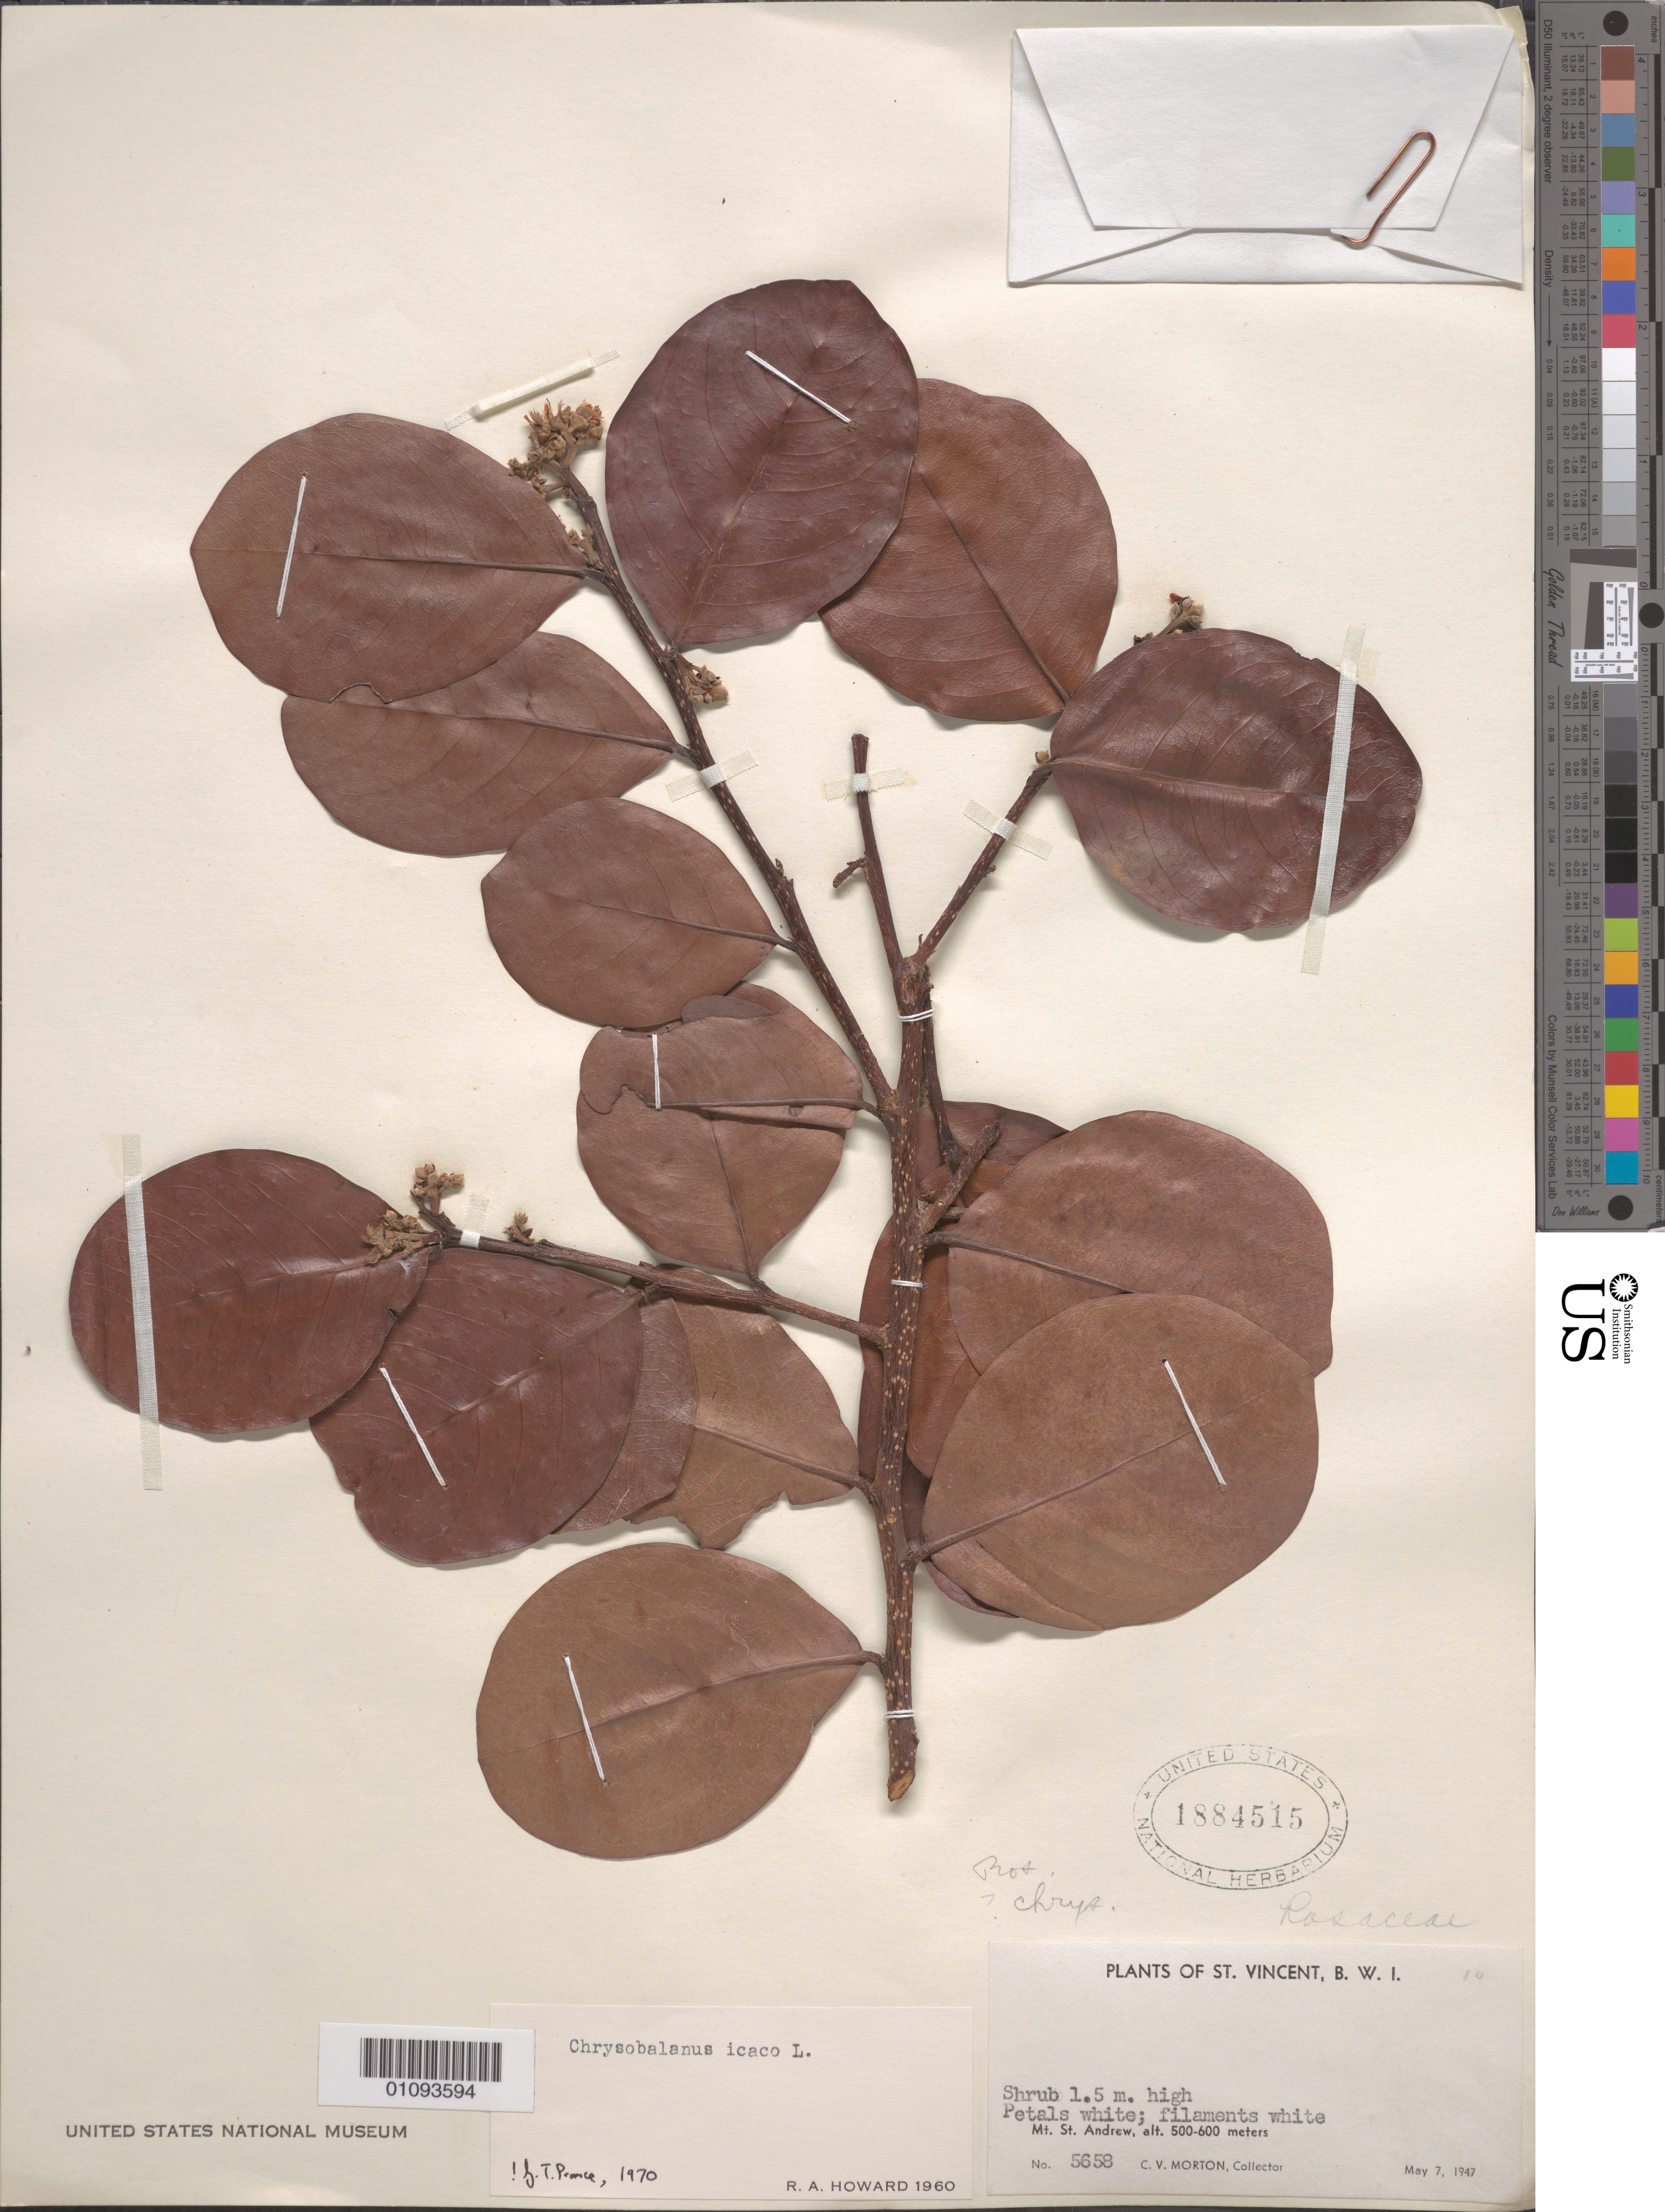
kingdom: Plantae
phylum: Tracheophyta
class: Magnoliopsida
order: Malpighiales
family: Chrysobalanaceae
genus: Chrysobalanus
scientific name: Chrysobalanus icaco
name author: L.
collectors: C. V. Morton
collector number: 5658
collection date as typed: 07 May 1947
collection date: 1947-05-07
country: St. Vincent - Grenadines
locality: Mt. St. Andrews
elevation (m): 500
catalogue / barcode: US 1884515